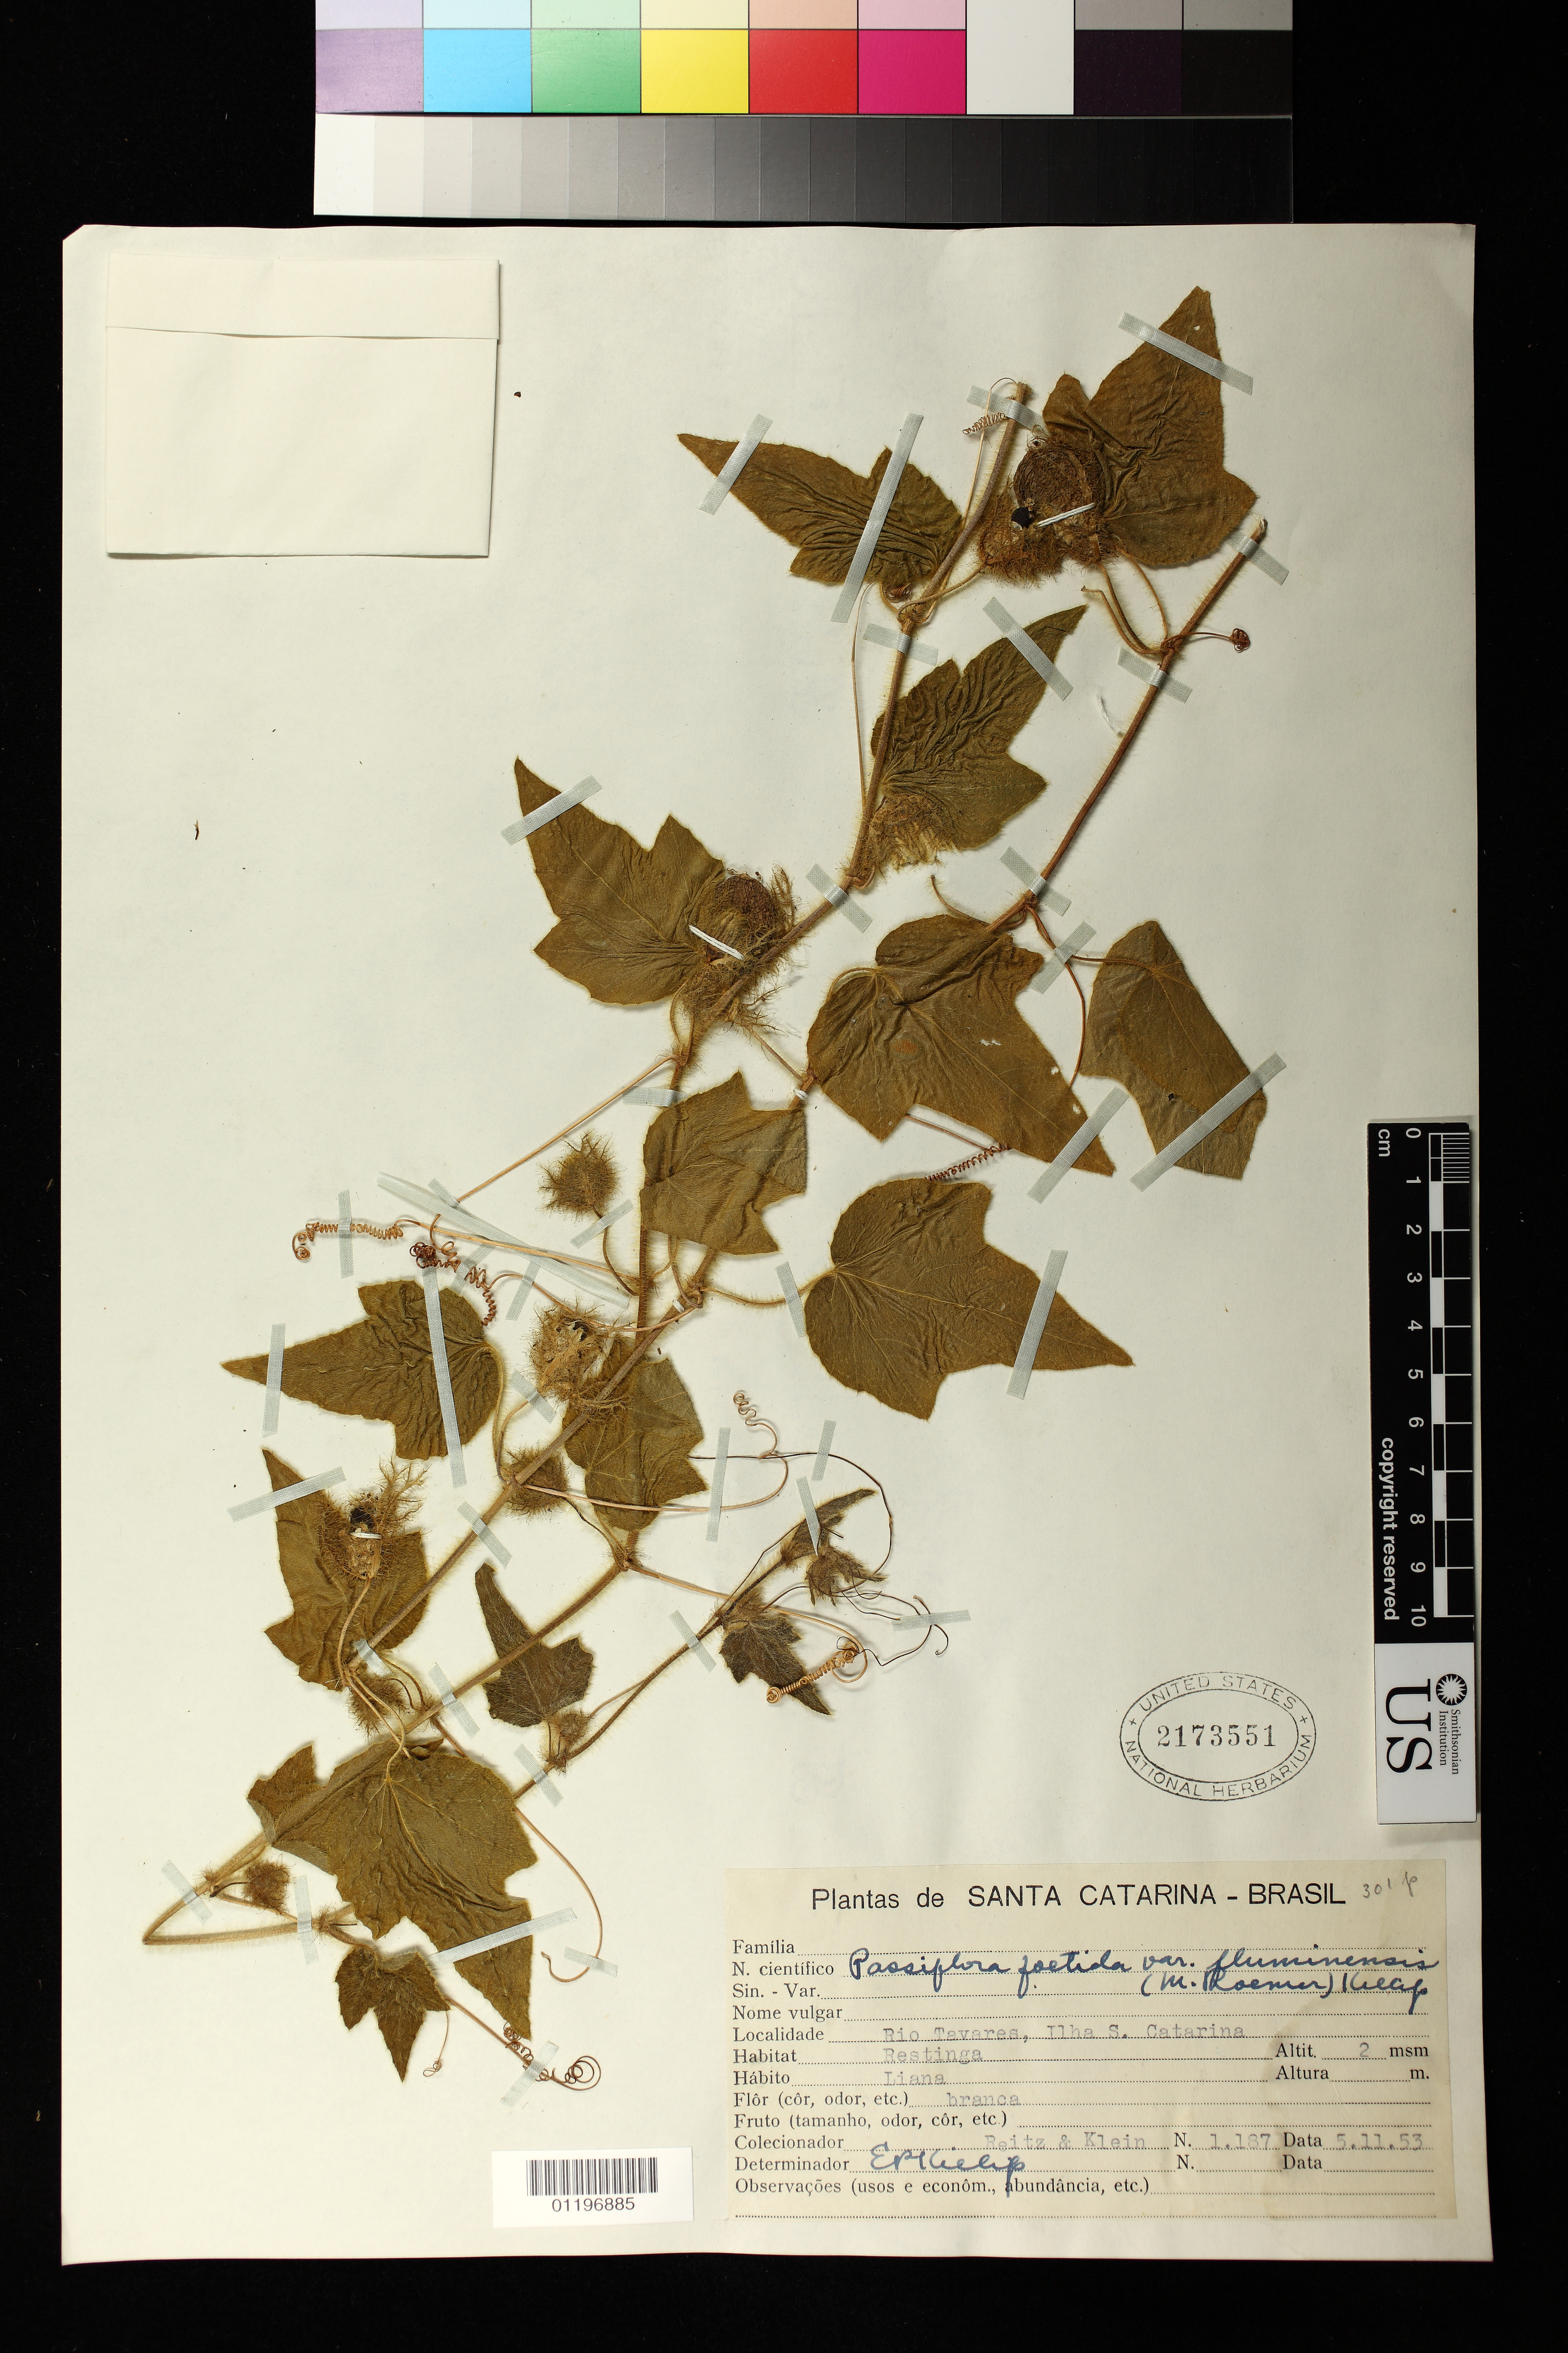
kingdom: Plantae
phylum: Tracheophyta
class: Magnoliopsida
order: Malpighiales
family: Passifloraceae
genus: Passiflora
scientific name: Passiflora foetida var. fluminensis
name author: (M. Roem.) Killip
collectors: R. M. Klein & R. Reitz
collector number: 1187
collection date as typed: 11 May 1953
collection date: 1953-05-11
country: Brazil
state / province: Santa Catarina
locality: Rio Tavares, Ilha S. Catarina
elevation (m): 2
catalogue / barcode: US 2173551